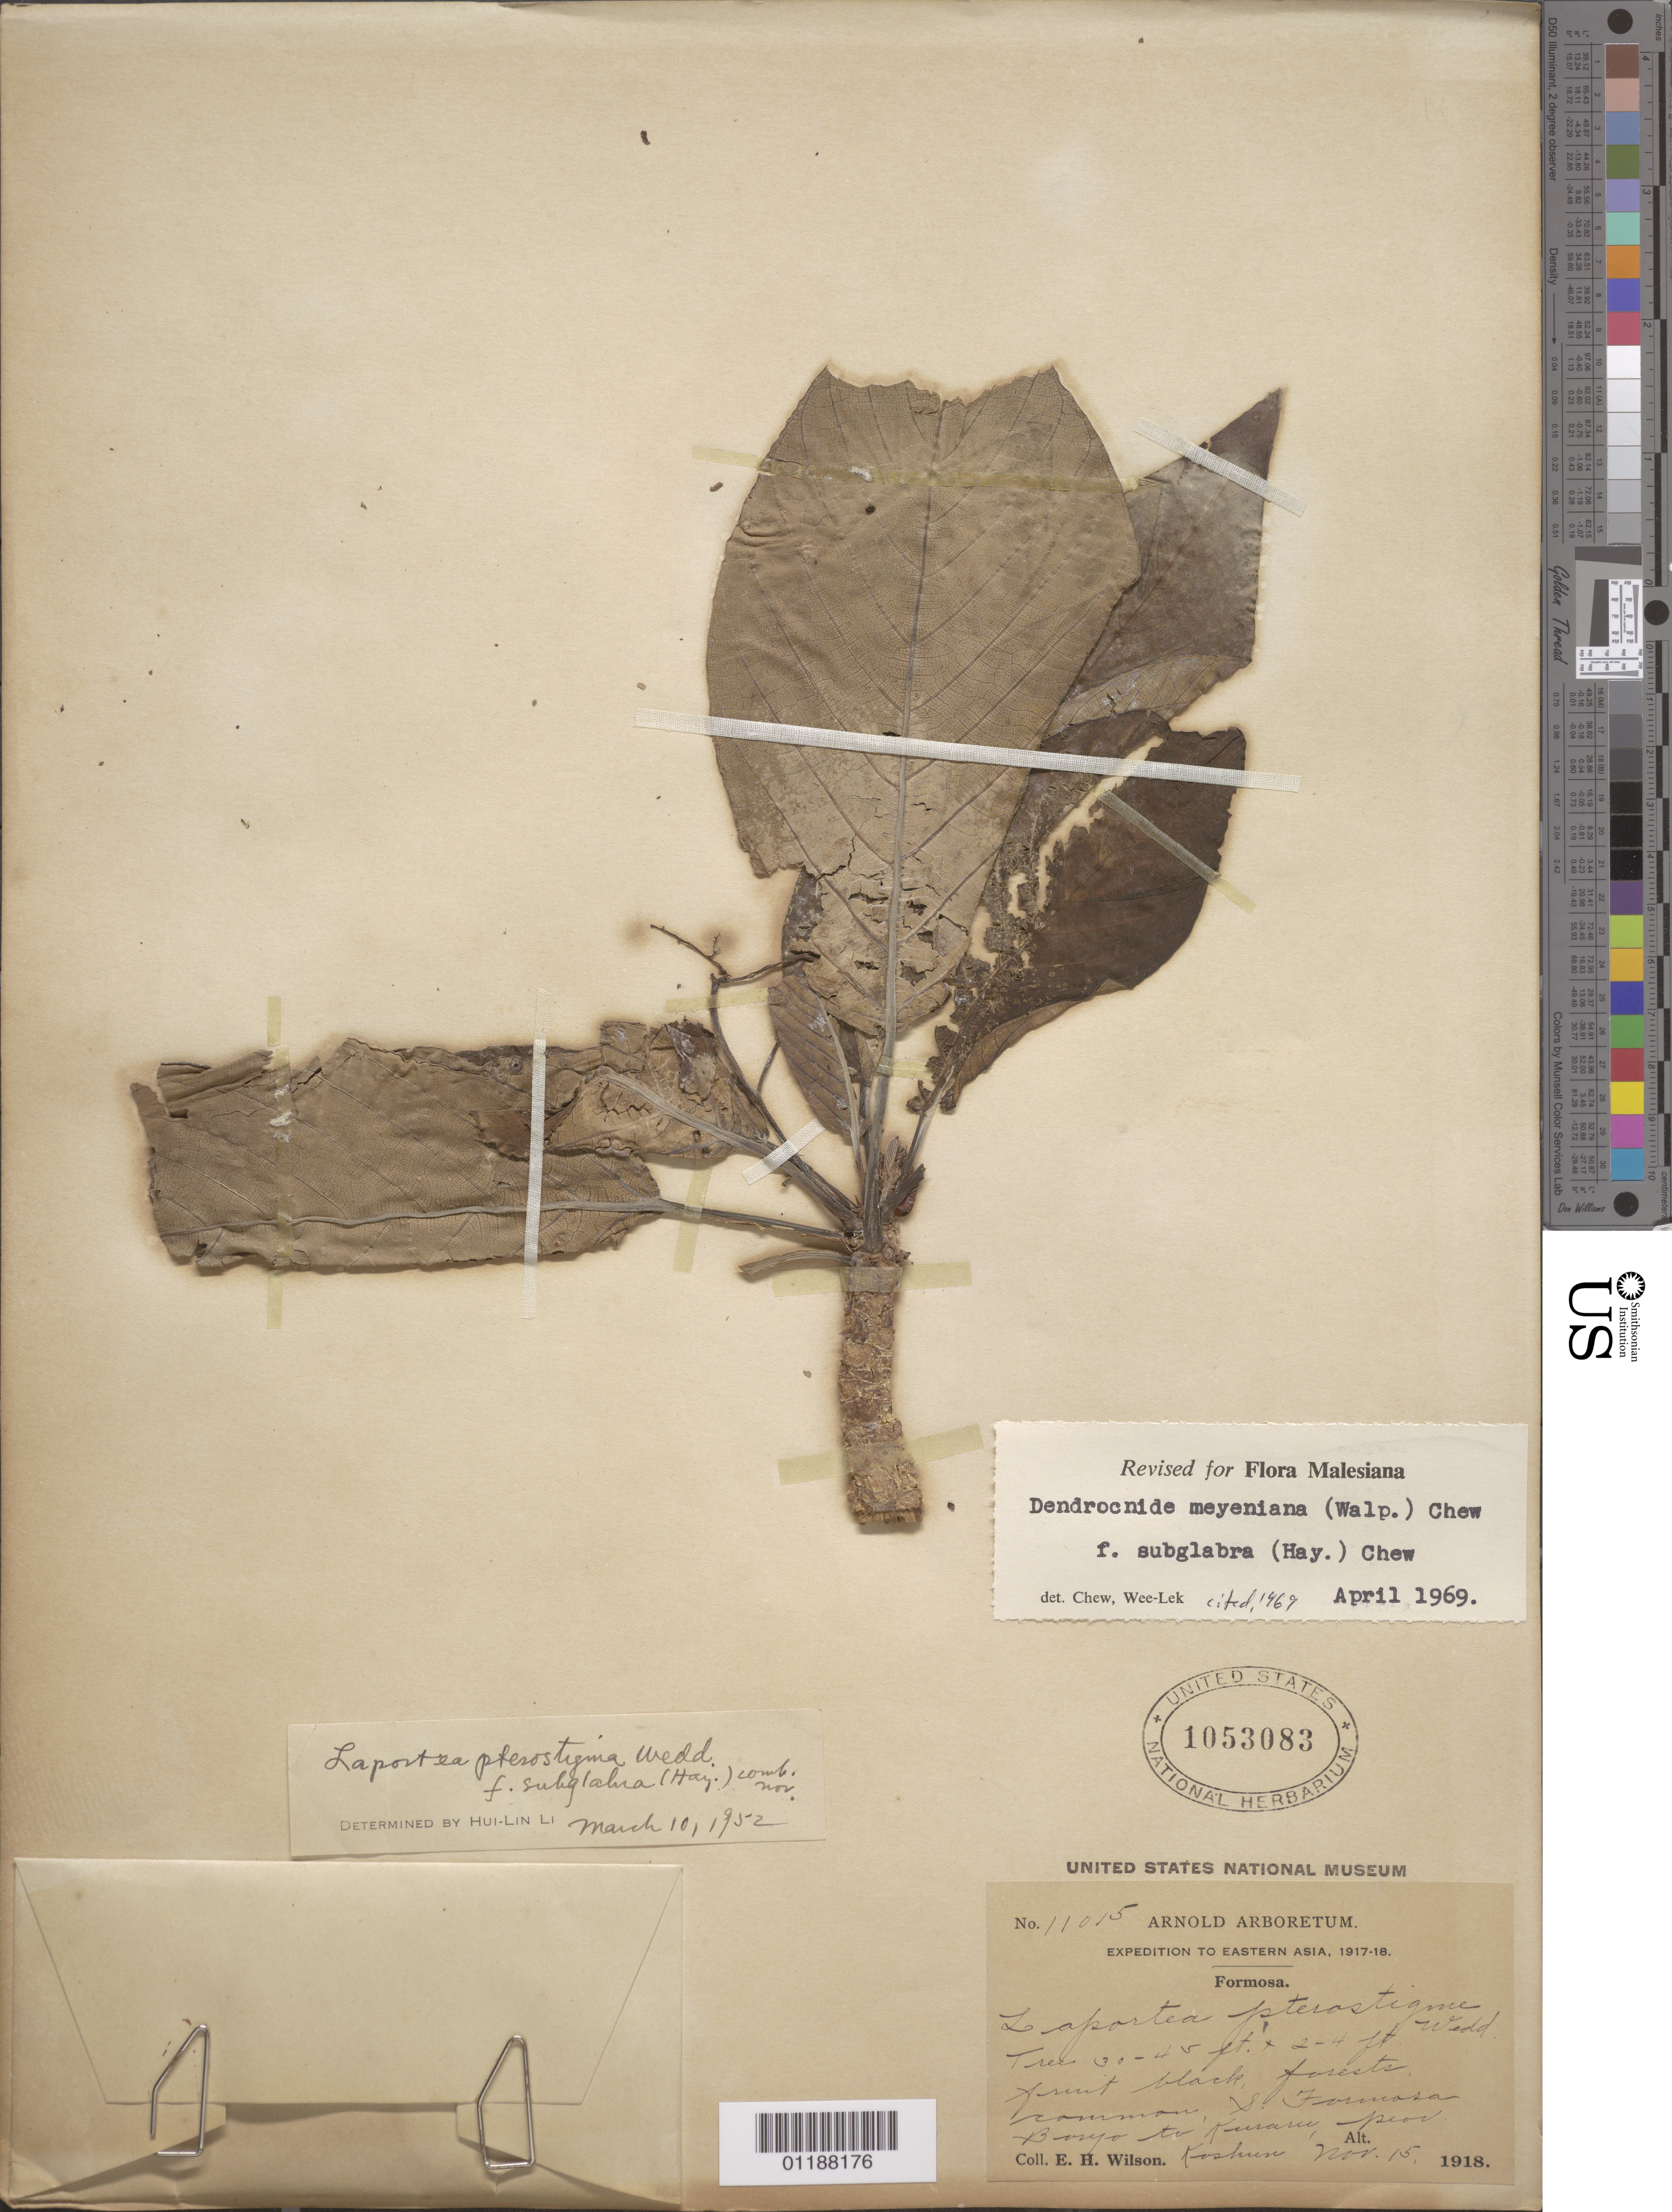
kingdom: Plantae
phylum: Tracheophyta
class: Magnoliopsida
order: Rosales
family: Urticaceae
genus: Dendrocnide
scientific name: Dendrocnide meyeniana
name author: (Walp.) Chew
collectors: E. H. Wilson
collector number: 11015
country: Taiwan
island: Taiwan [Formosa]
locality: S Formosa, Bosyo to Kusaru pior Koshun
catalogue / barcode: US 1053083